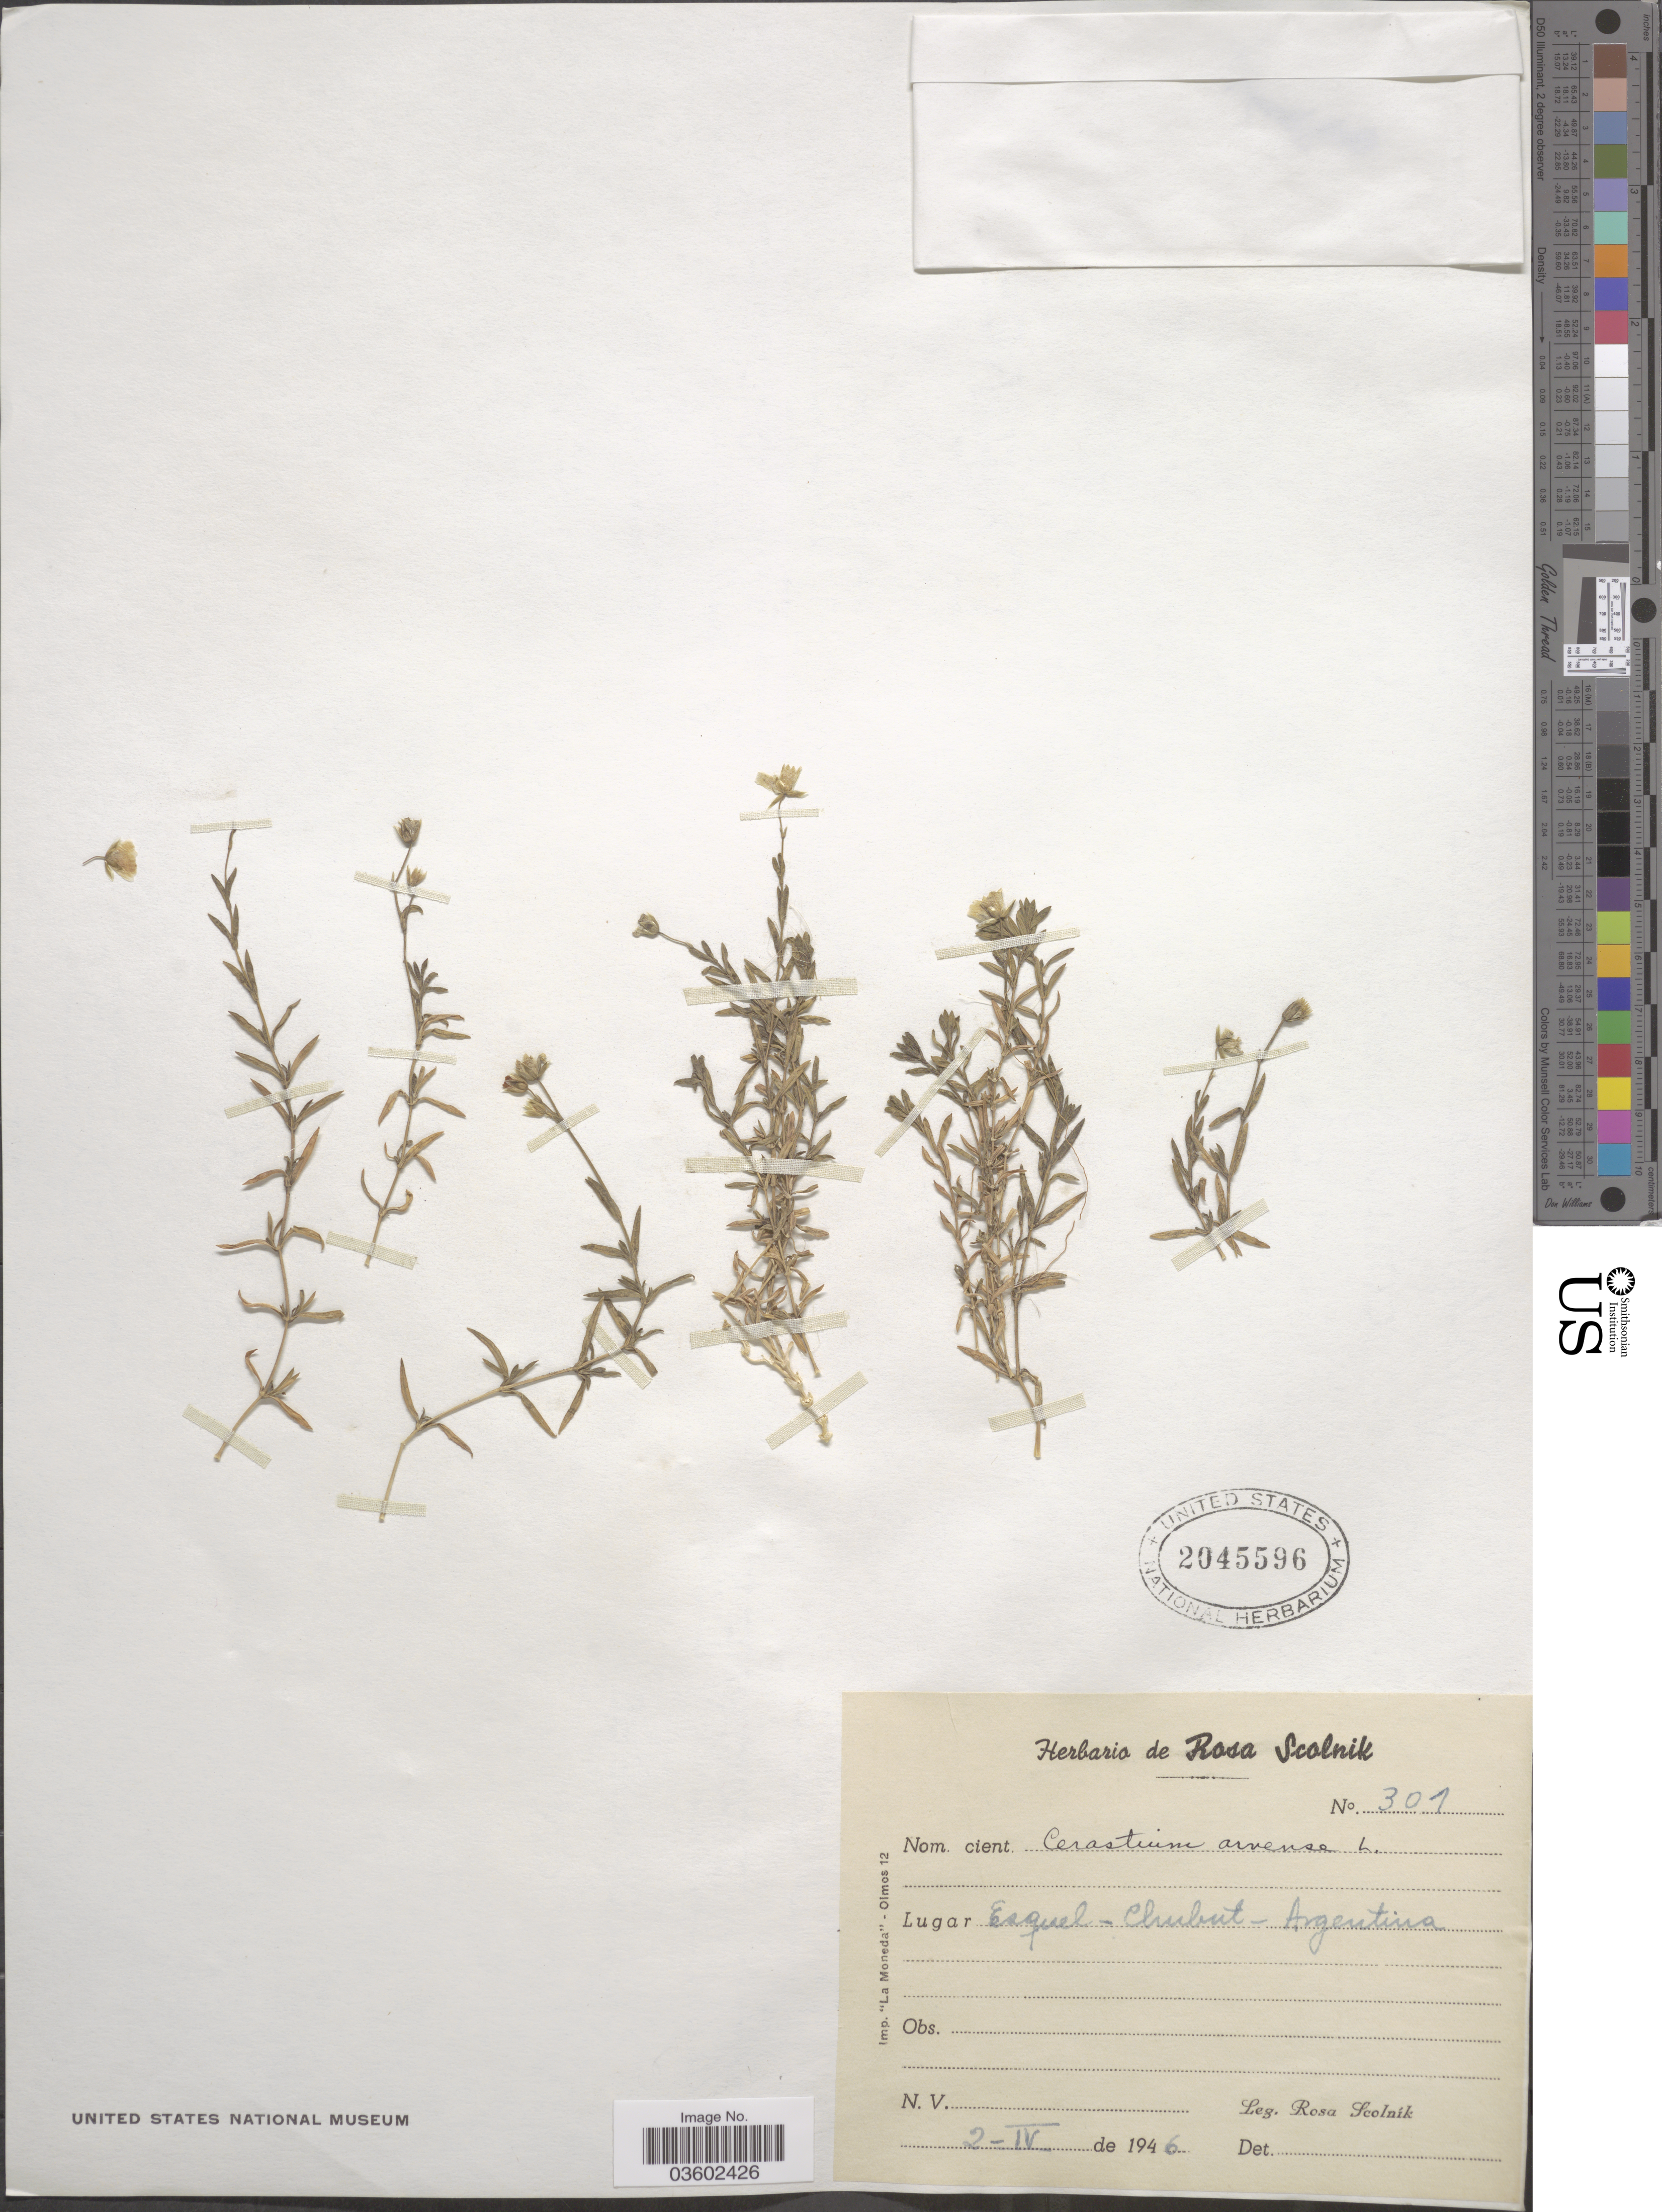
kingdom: Plantae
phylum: Tracheophyta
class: Magnoliopsida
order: Caryophyllales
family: Caryophyllaceae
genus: Cerastium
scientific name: Cerastium arvense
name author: L.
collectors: R. Scolnik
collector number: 301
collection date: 1946-04-02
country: Argentina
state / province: Chubut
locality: Esquel - Chubut.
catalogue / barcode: US 2045596